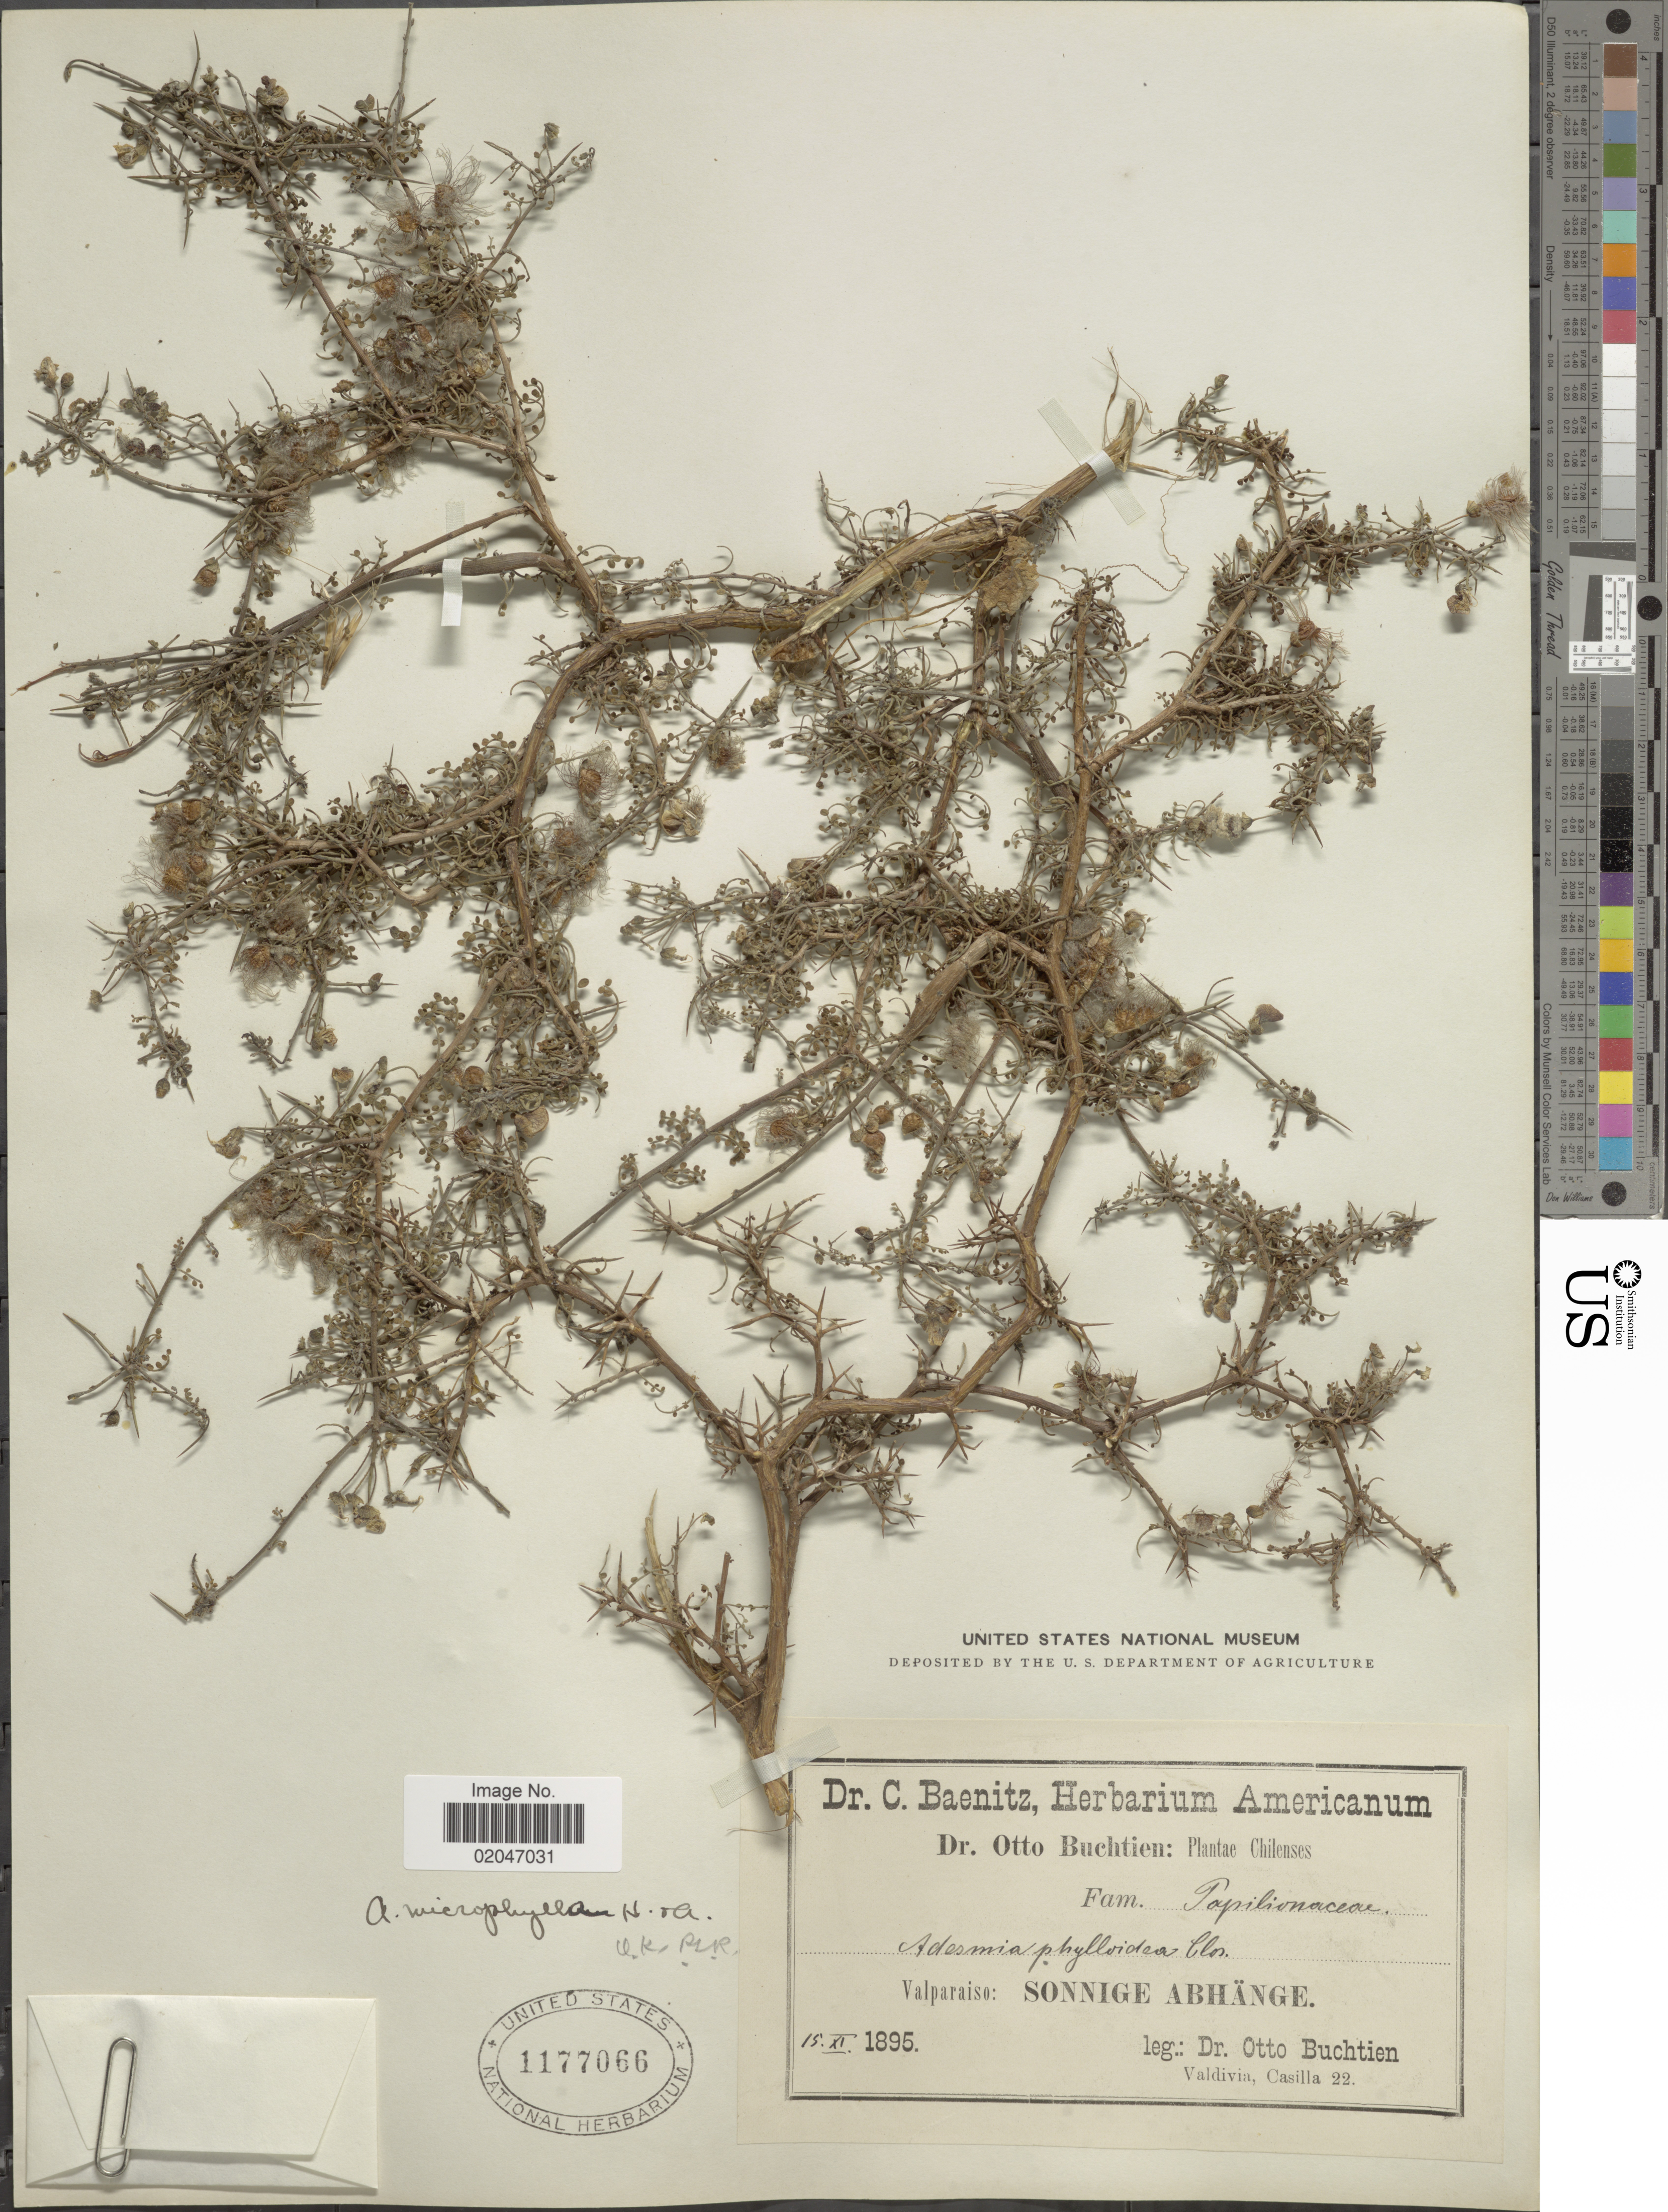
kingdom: Plantae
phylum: Tracheophyta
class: Magnoliopsida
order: Fabales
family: Fabaceae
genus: Adesmia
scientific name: Adesmia microphylla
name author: Hook. & Arn.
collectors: O. Buchtien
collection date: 1895-11-15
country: Chile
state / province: Valparaíso (V)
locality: Sonnige Abhange.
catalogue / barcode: US 1177066